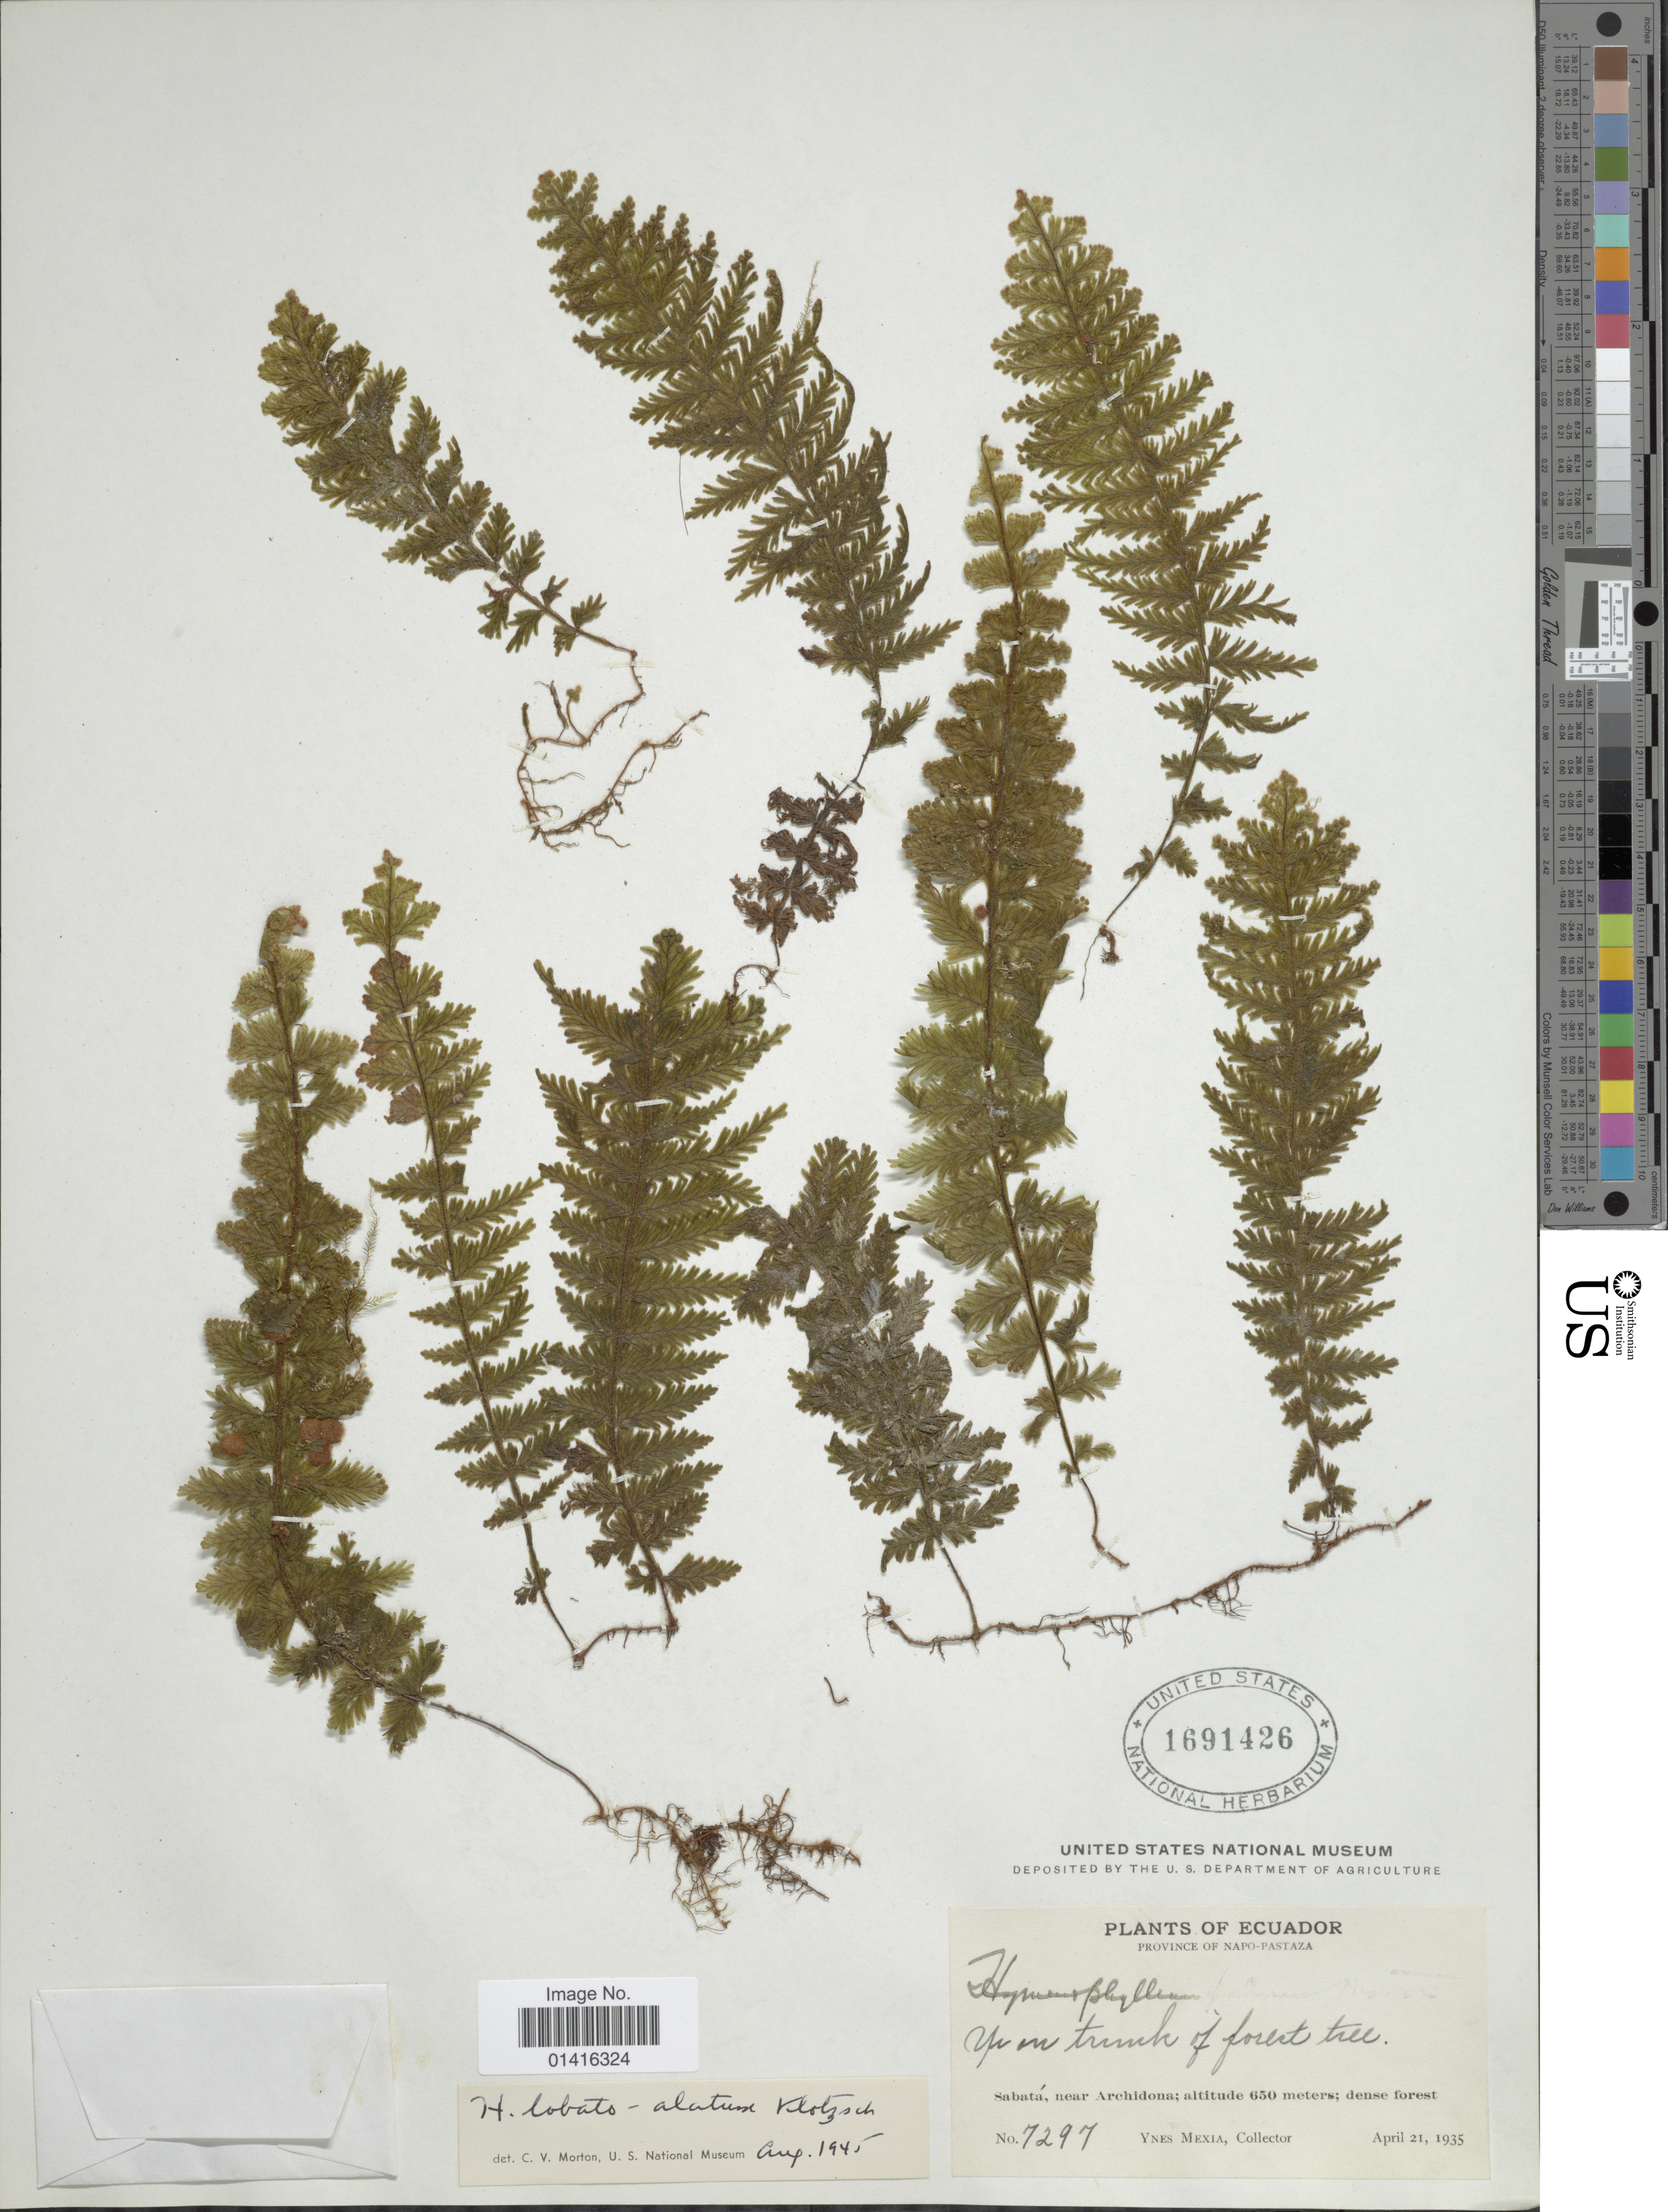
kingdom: Plantae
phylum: Tracheophyta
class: Polypodiopsida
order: Hymenophyllales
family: Hymenophyllaceae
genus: Hymenophyllum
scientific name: Hymenophyllum lobatoalatum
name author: Klotzsch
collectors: Y. Mexia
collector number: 7297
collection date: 1935-04-21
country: Ecuador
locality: Province of Napo-Pastaza, Sabatá, near Archidona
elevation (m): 650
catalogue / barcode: US 1691426